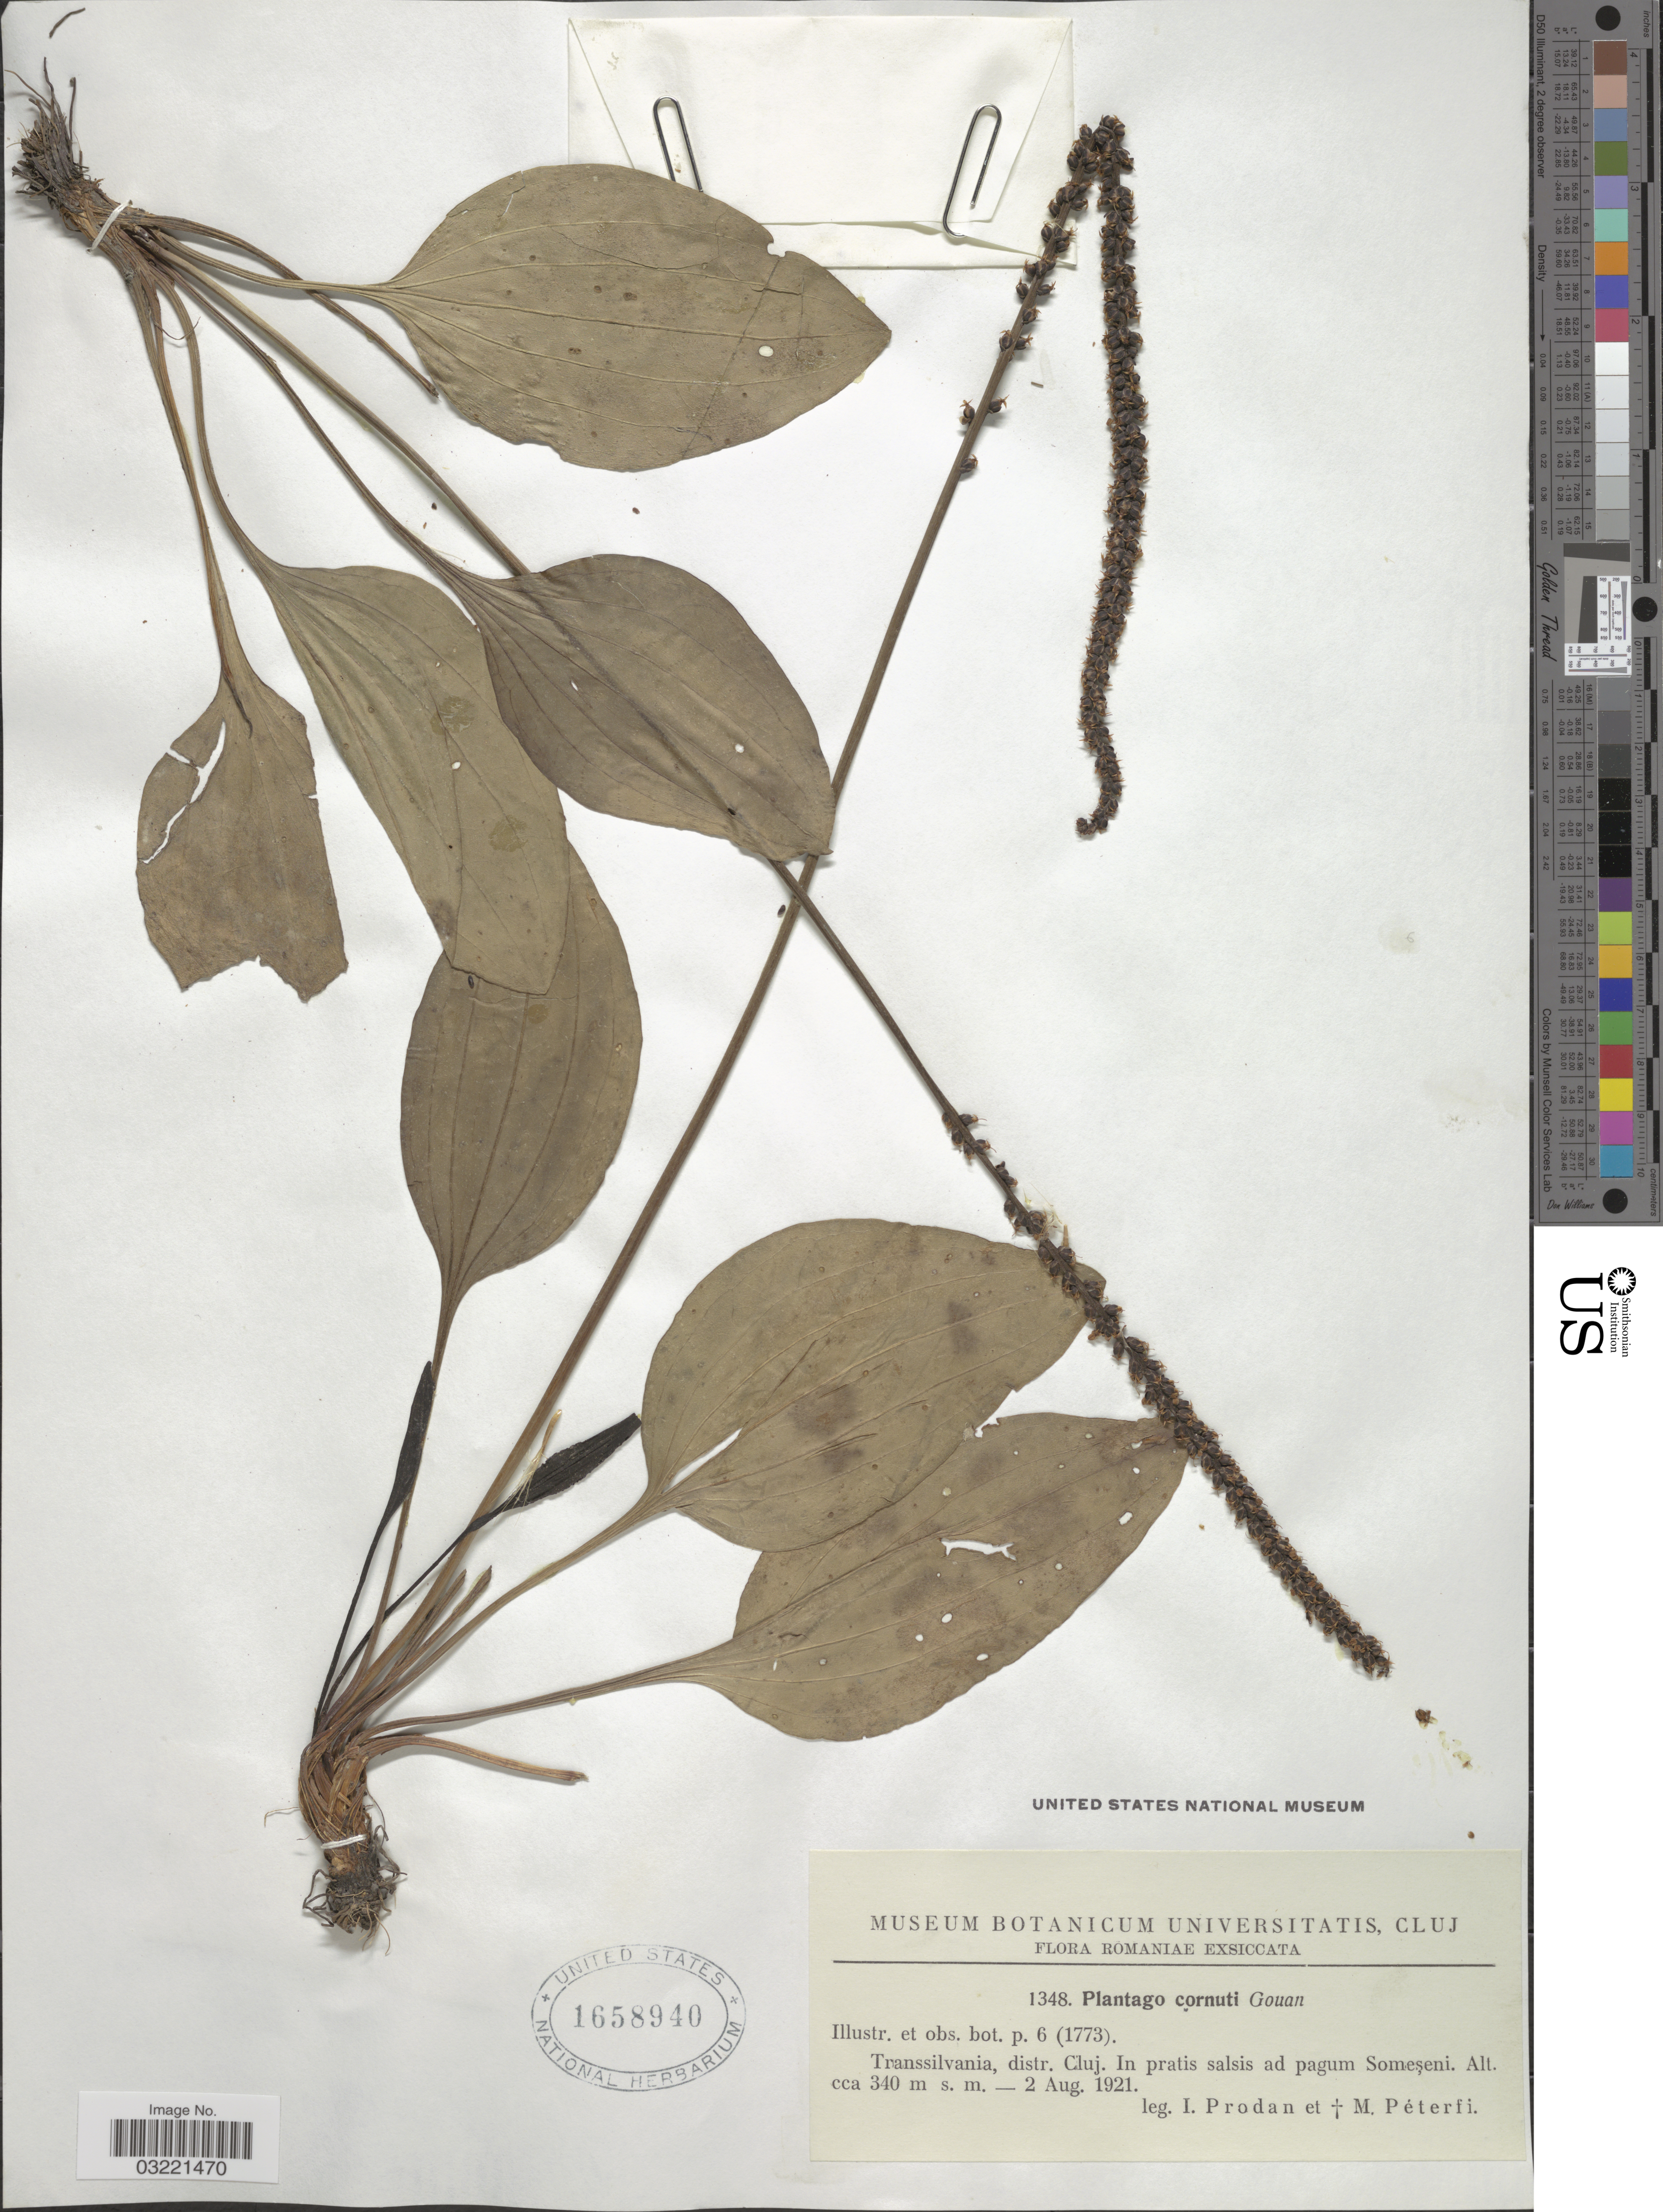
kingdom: Plantae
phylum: Tracheophyta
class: Magnoliopsida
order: Lamiales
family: Plantaginaceae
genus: Plantago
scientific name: Plantago cornuti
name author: Gouan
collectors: I. Prodán & M. Péterfi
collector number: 1348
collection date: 1921-08-02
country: Romania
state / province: Cluj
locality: Transsilvania, distr. Cluj. In pratis salsis ad pagum Someseni.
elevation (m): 340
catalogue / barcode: US 1658940